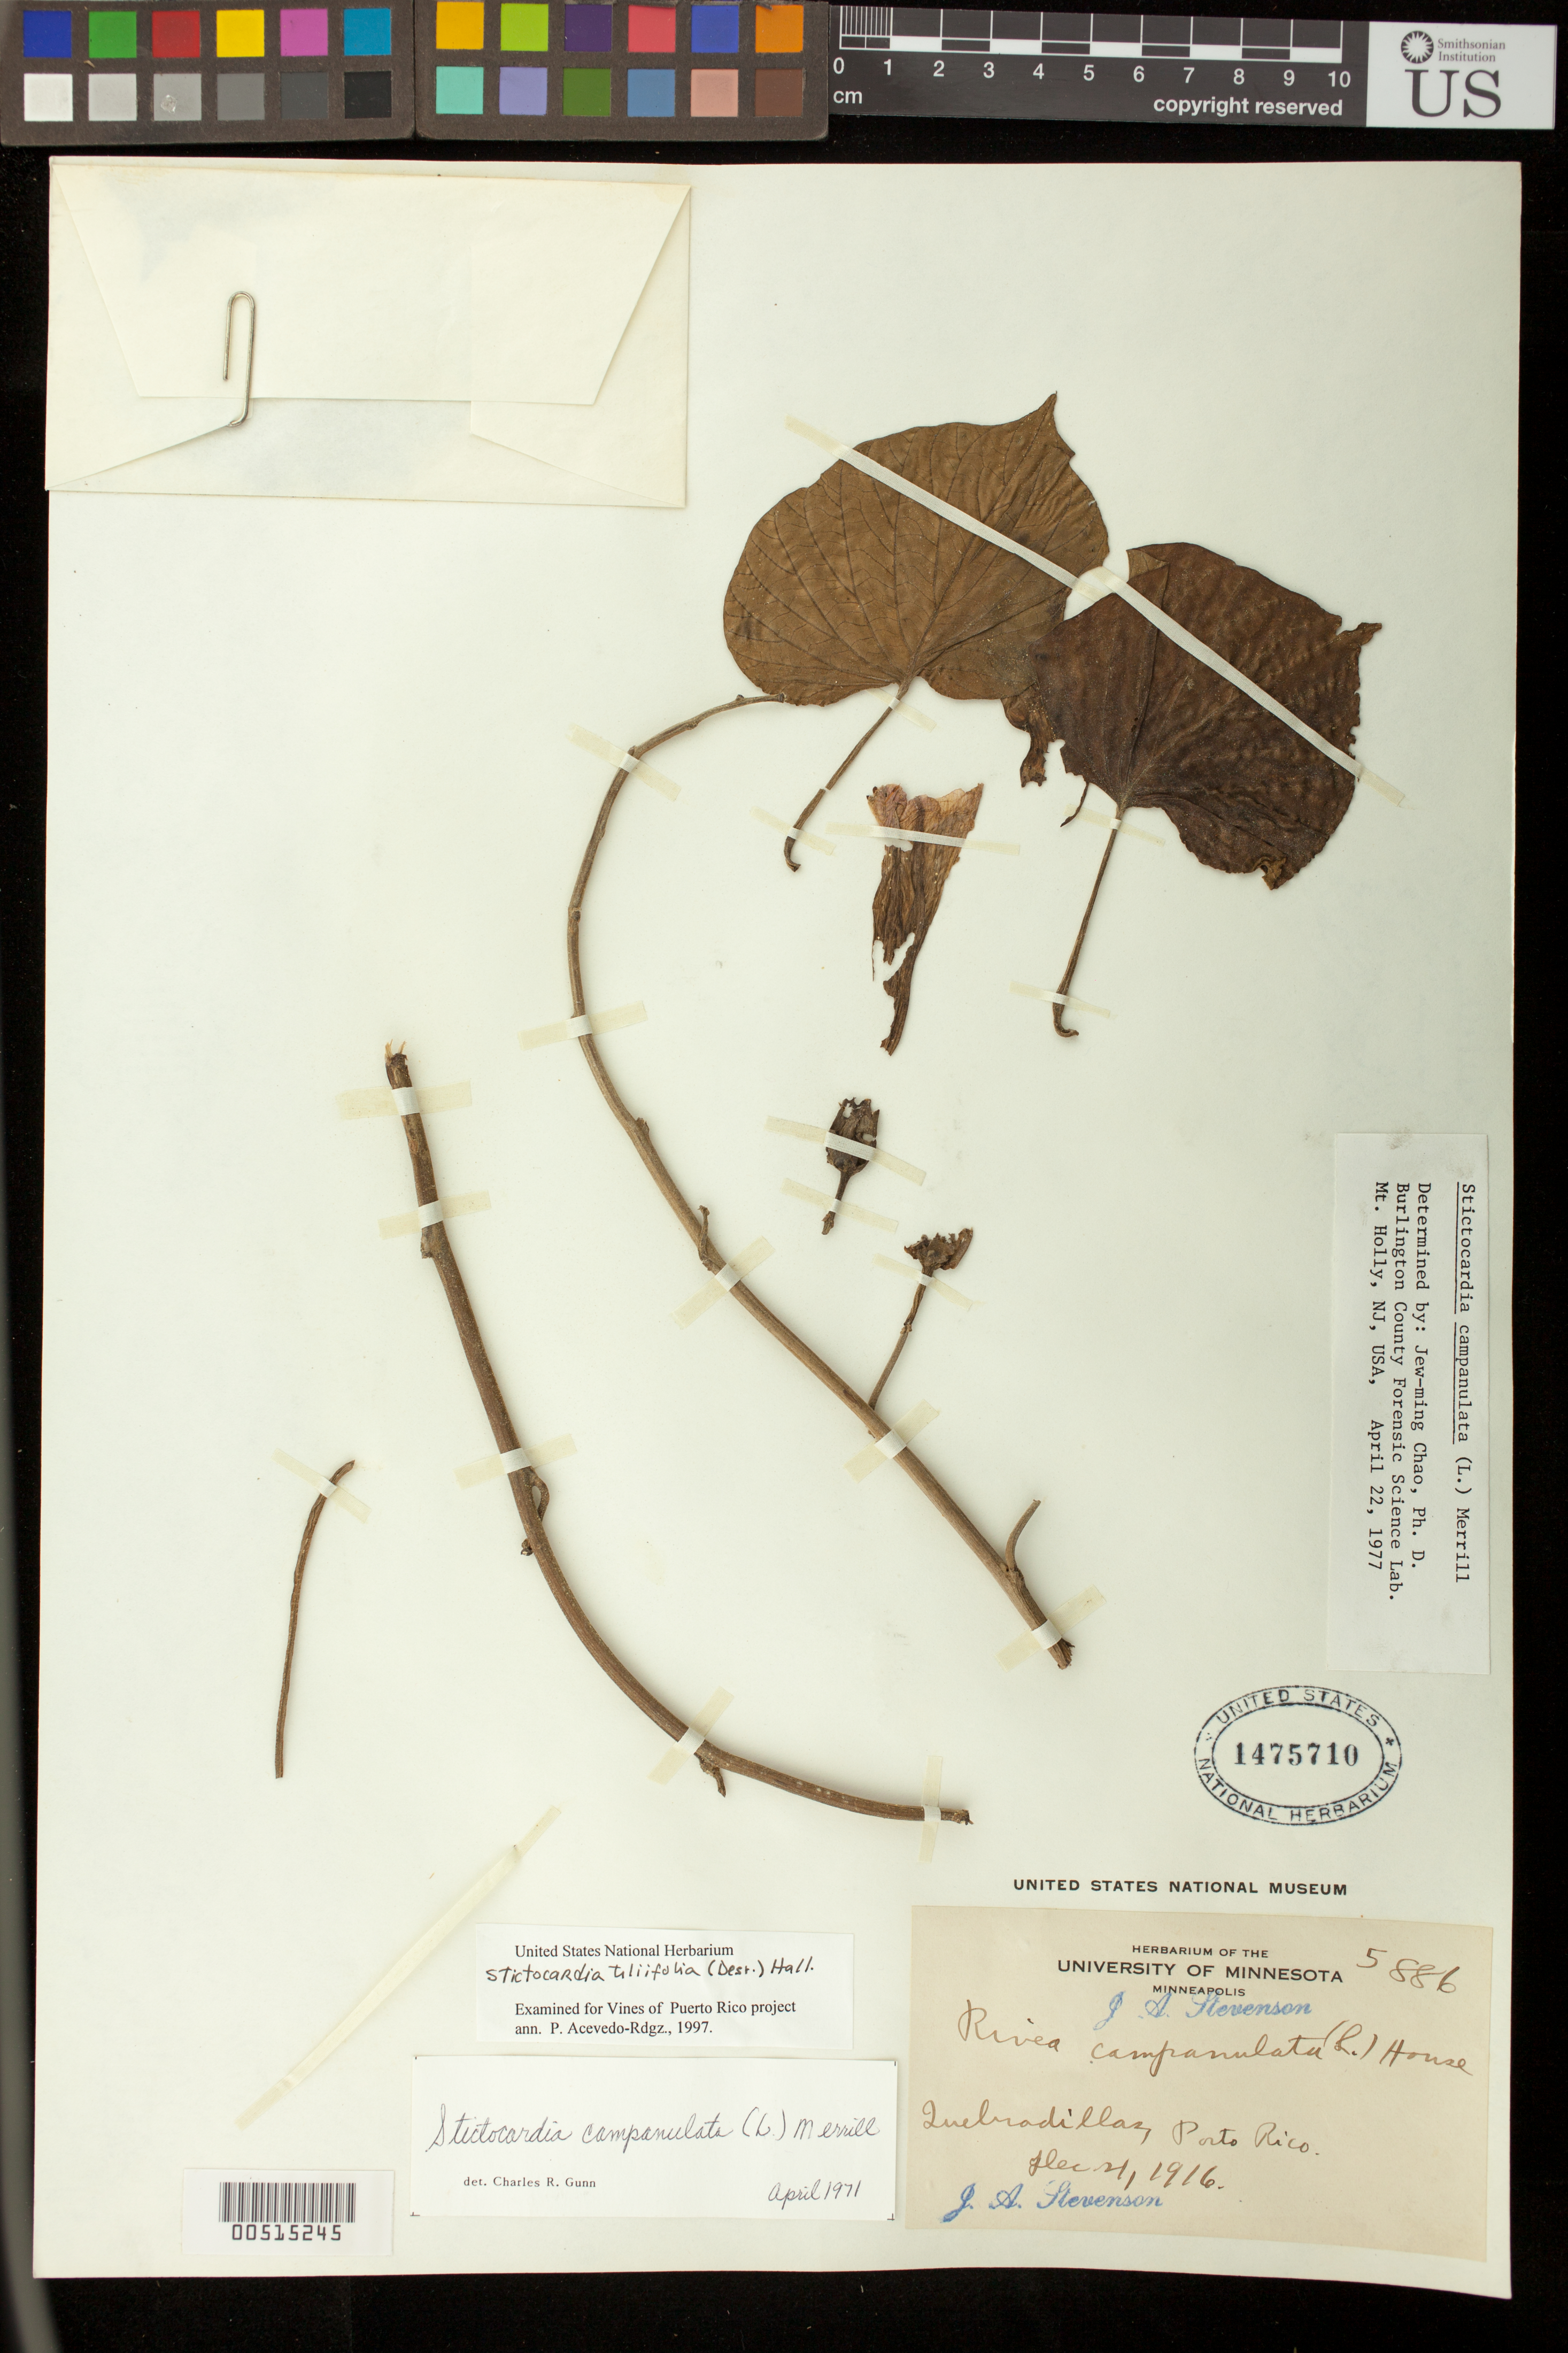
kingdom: Plantae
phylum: Tracheophyta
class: Magnoliopsida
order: Solanales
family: Convolvulaceae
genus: Stictocardia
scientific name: Stictocardia tiliifolia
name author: (Desr.) Hallier f.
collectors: J. Stevenson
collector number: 5886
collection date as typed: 21 Dec 1916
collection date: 1916-12-21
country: Puerto Rico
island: Greater Antilles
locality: Quebradillas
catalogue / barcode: US 1475710